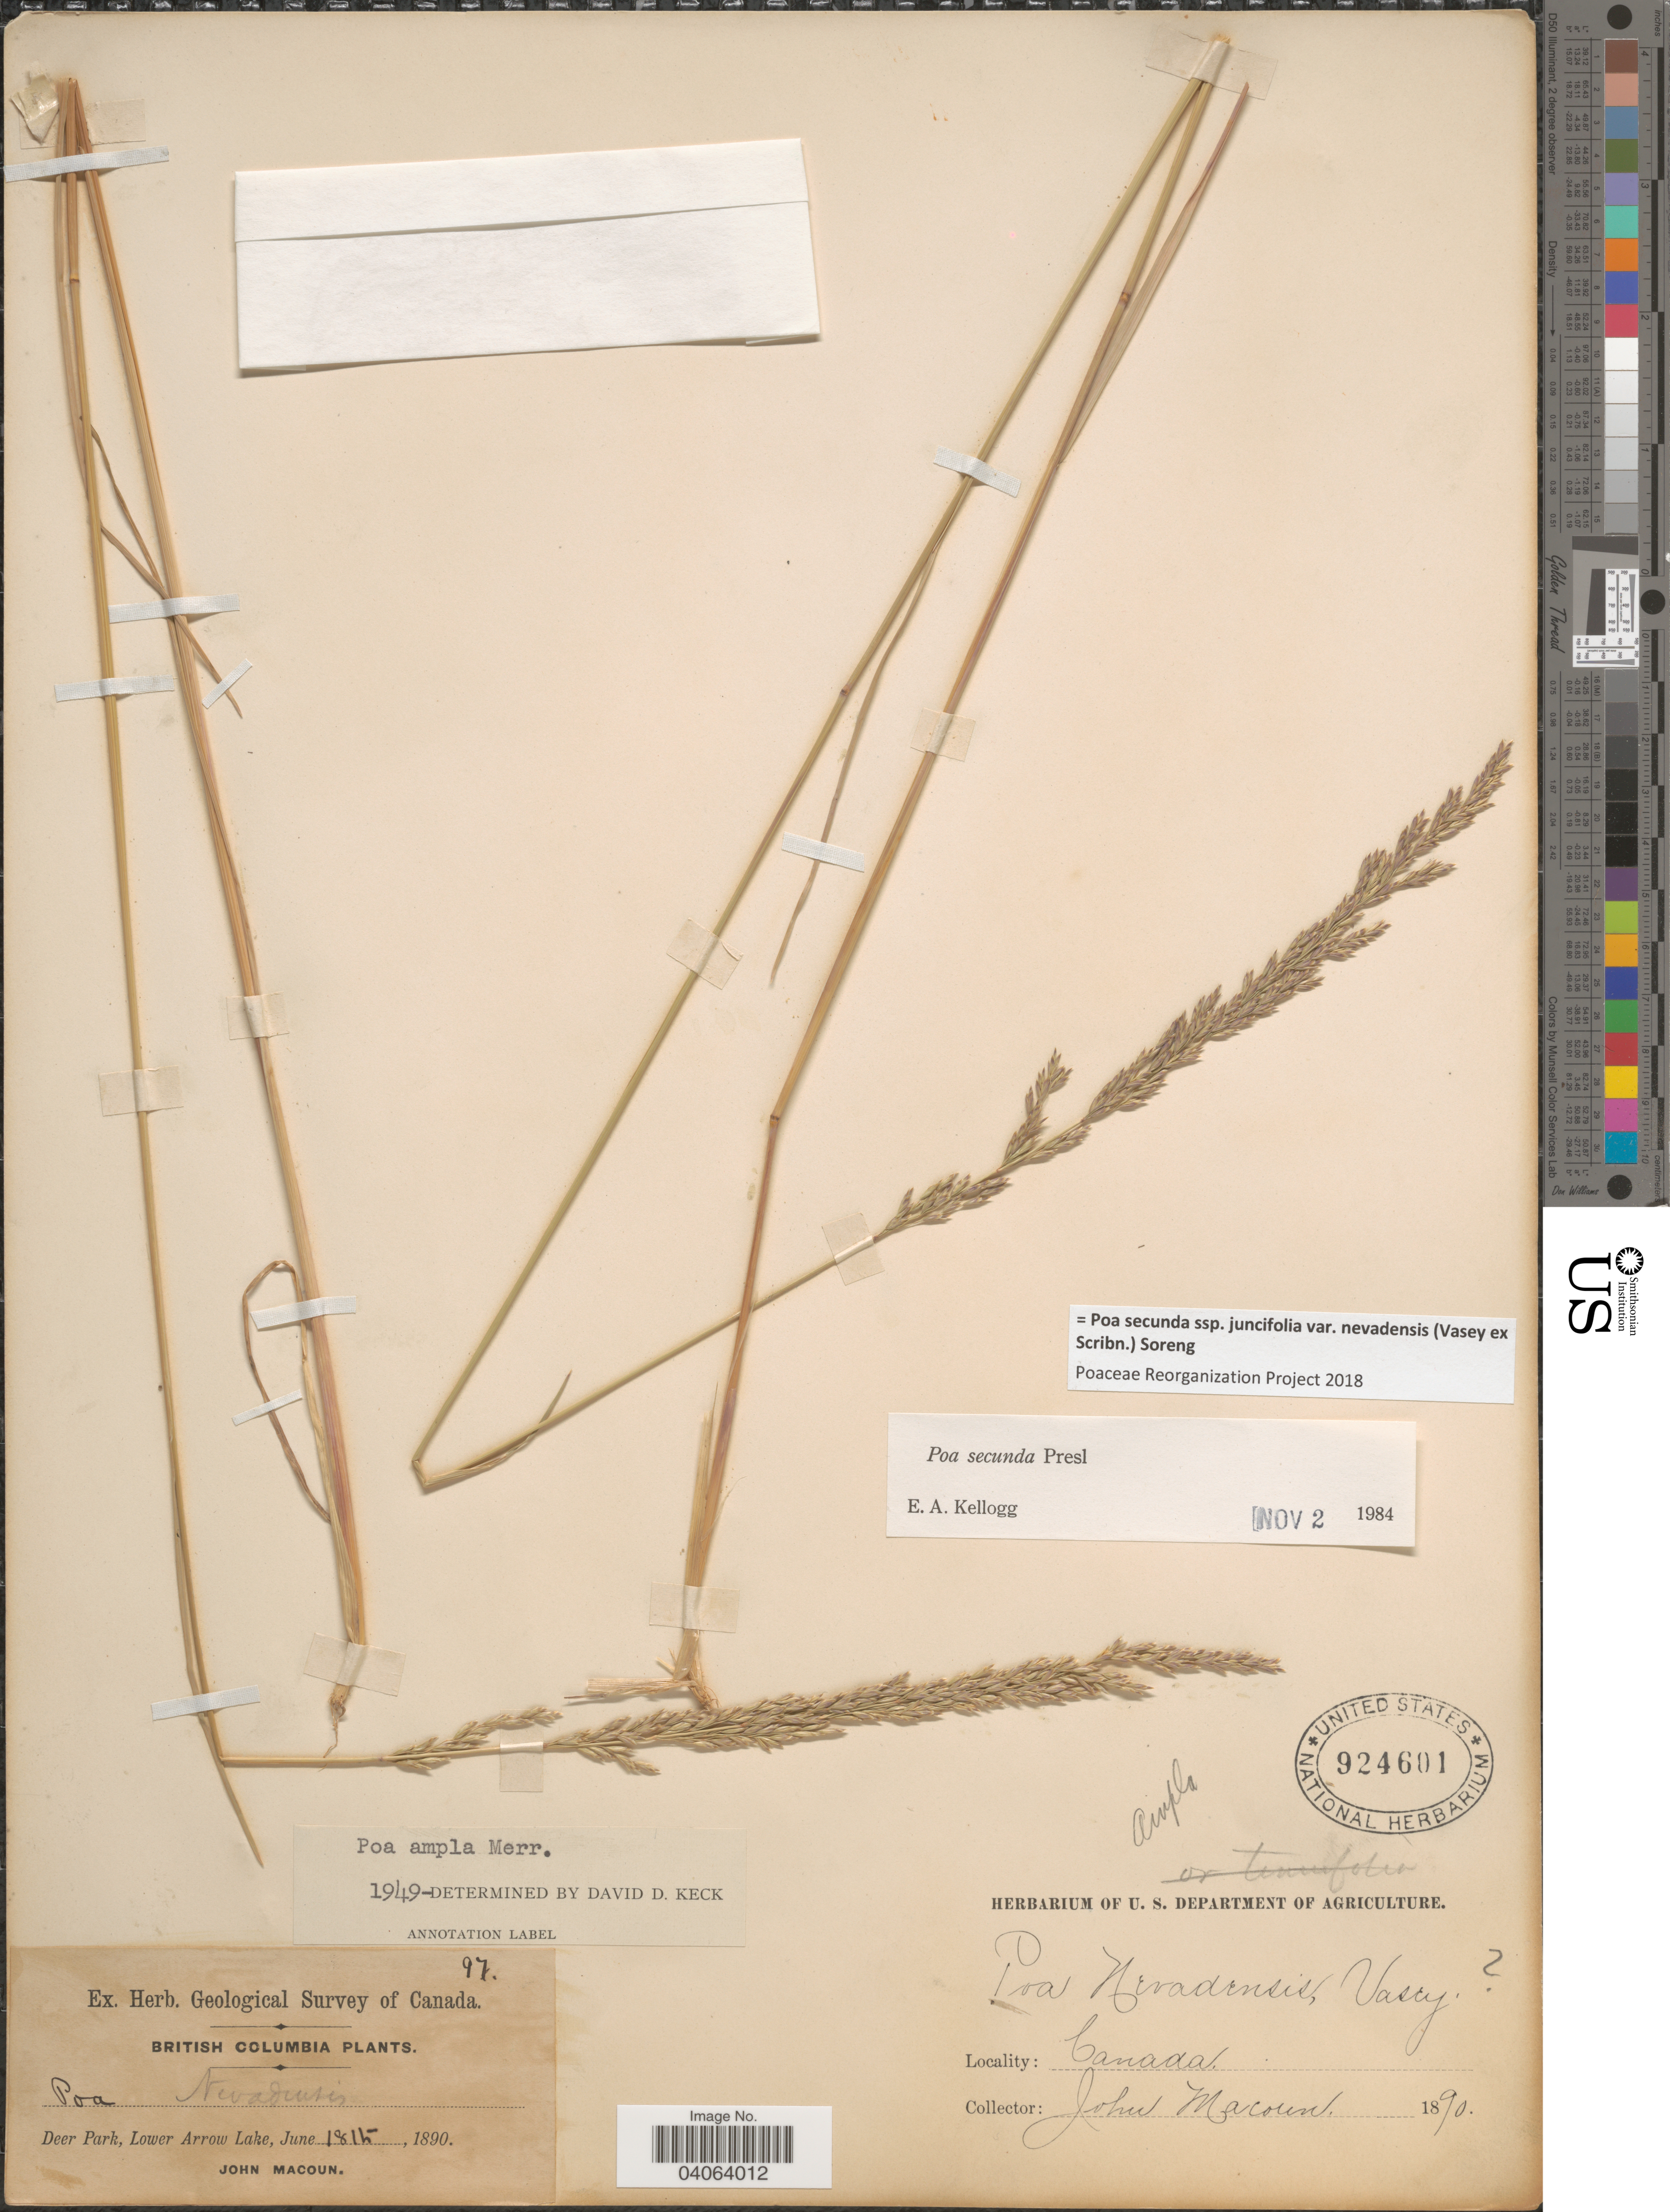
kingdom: Plantae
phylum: Tracheophyta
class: Liliopsida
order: Poales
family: Poaceae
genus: Poa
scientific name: Poa secunda subsp. juncifolia var. nevadensis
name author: (Vasey ex Scribn.) Soreng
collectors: J. Macoun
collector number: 97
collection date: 1890-06-18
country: Canada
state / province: British Columbia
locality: Deer Park, Lower Arrow Lake.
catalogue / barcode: US 924601